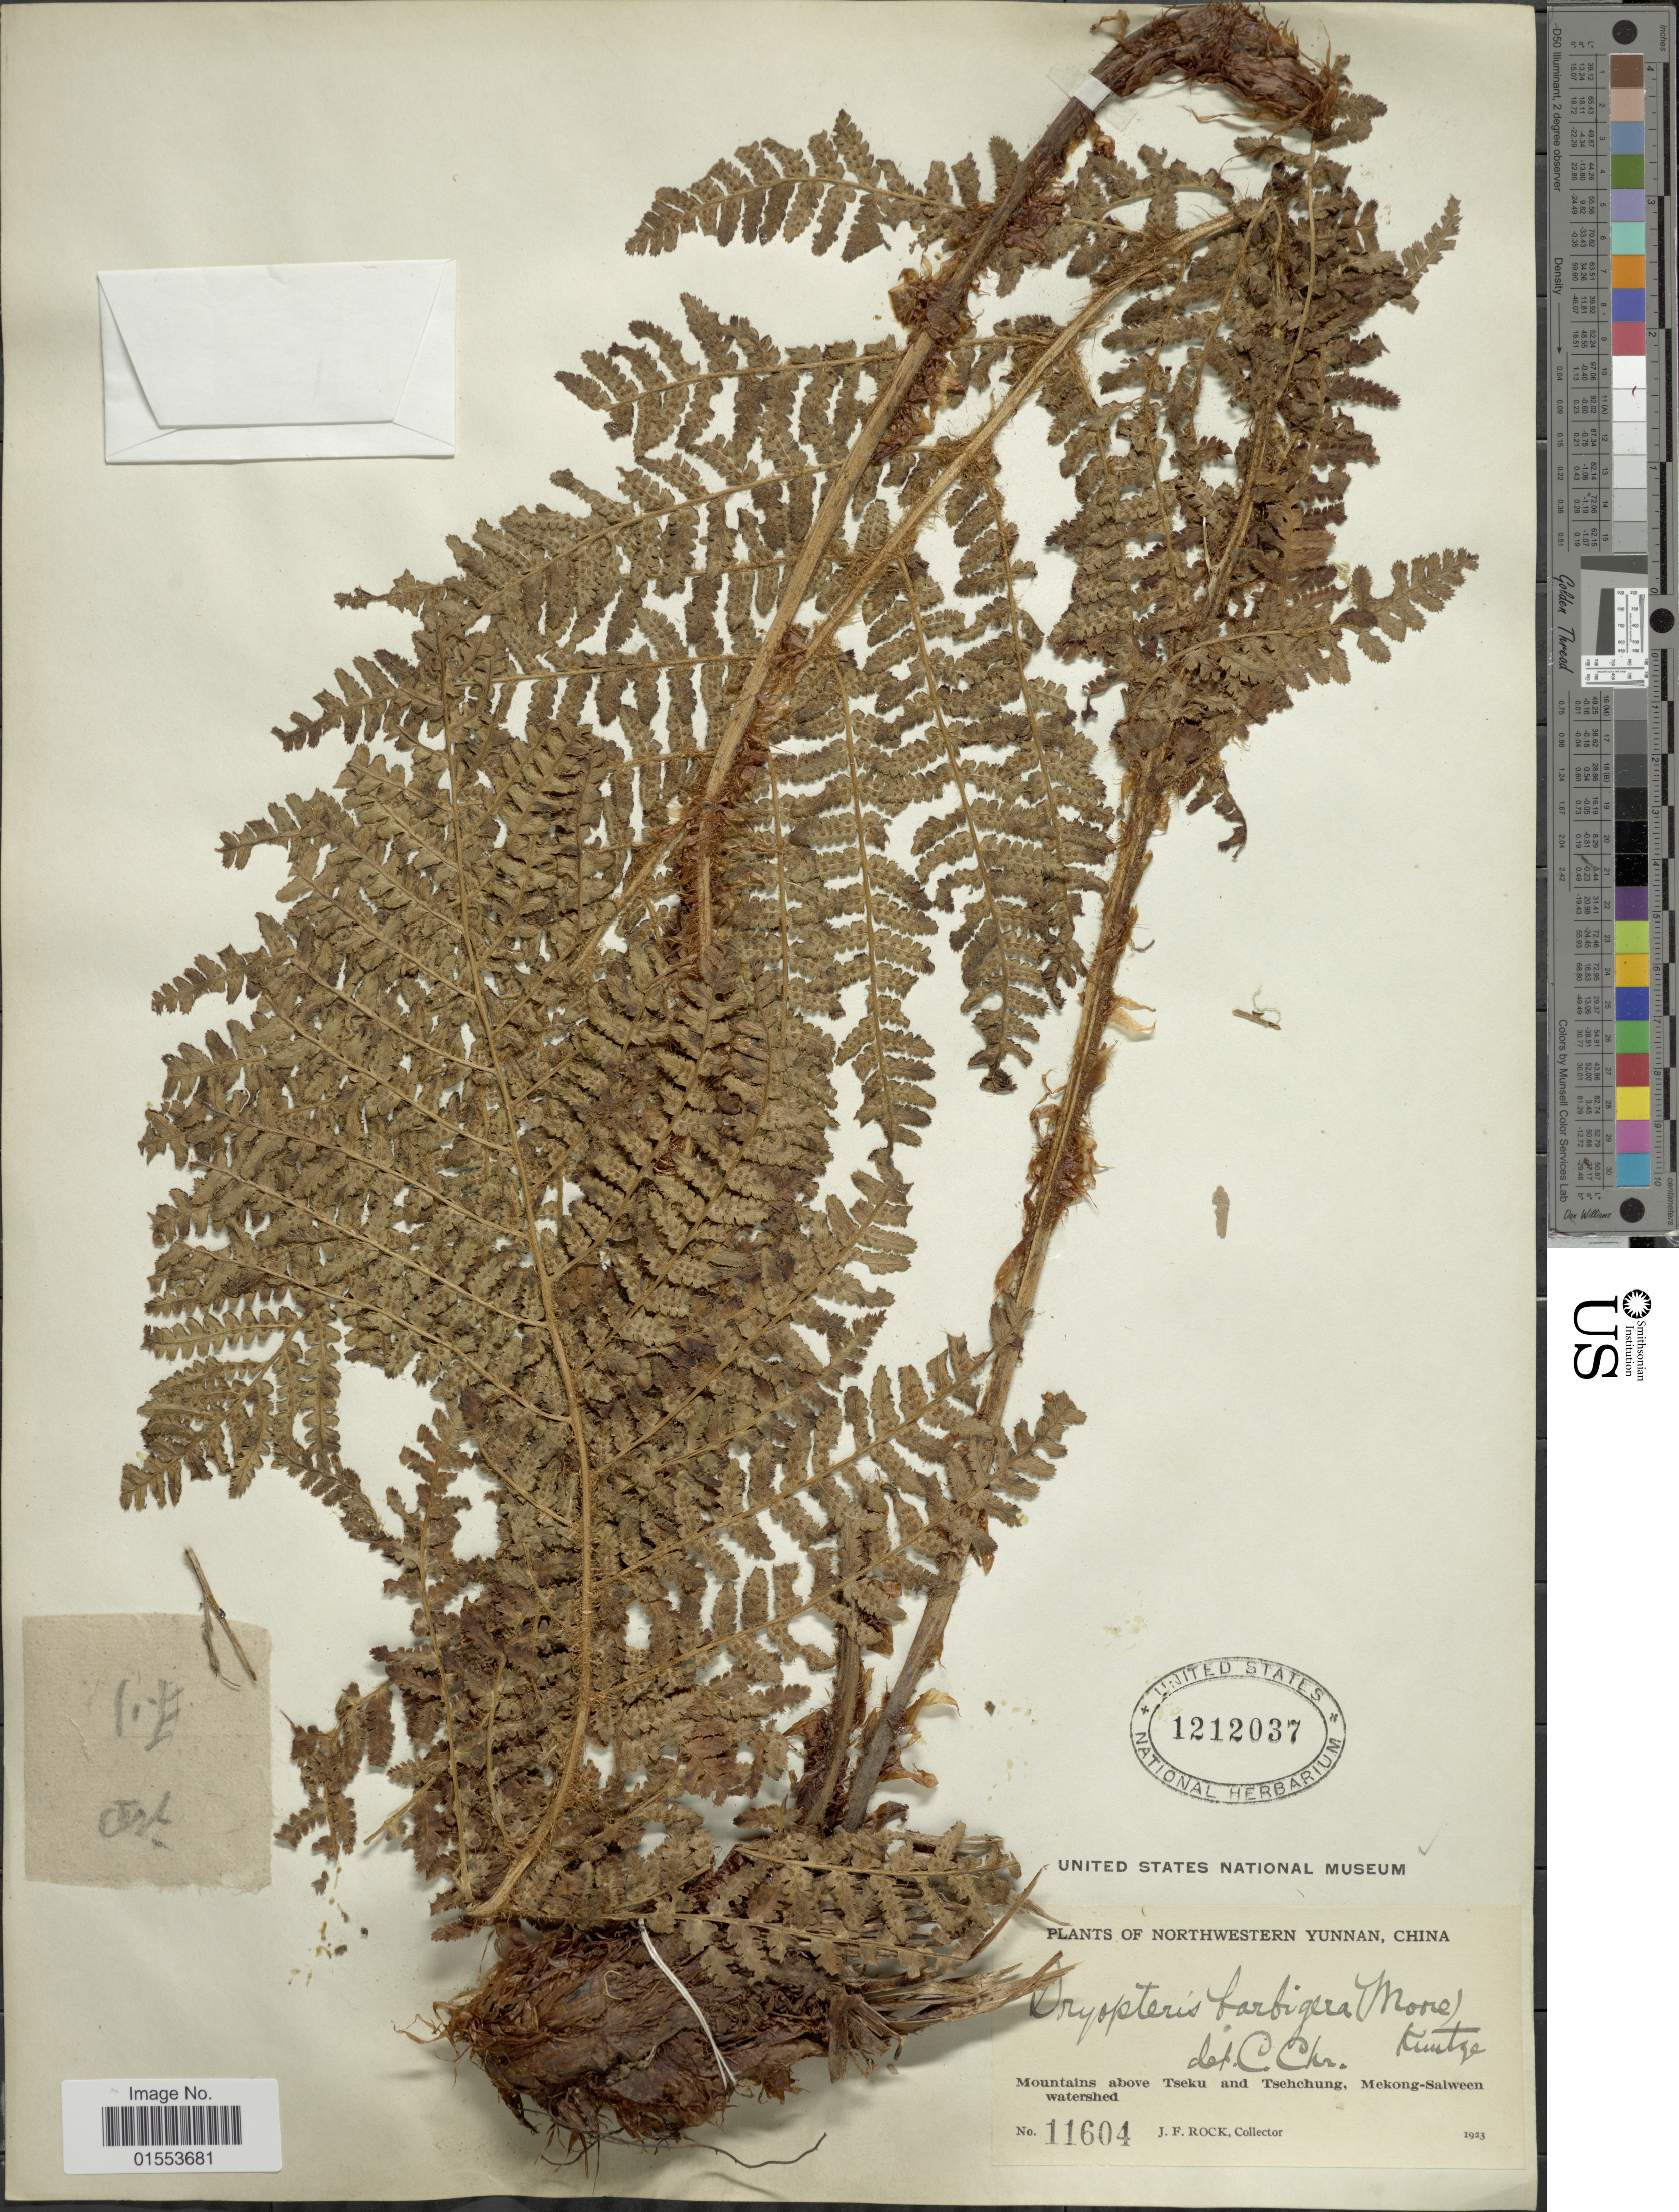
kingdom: Plantae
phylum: Tracheophyta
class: Polypodiopsida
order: Polypodiales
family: Dryopteridaceae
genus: Dryopteris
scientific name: Dryopteris barbigera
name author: (Hook.) Kuntze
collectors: J. Rock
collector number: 11604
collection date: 1923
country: China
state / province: Yunnan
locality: Northwestern Yunnan, China, Mountains above Tseku and Tsehchung, Mekong-Salween watershed.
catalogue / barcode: US 1212037